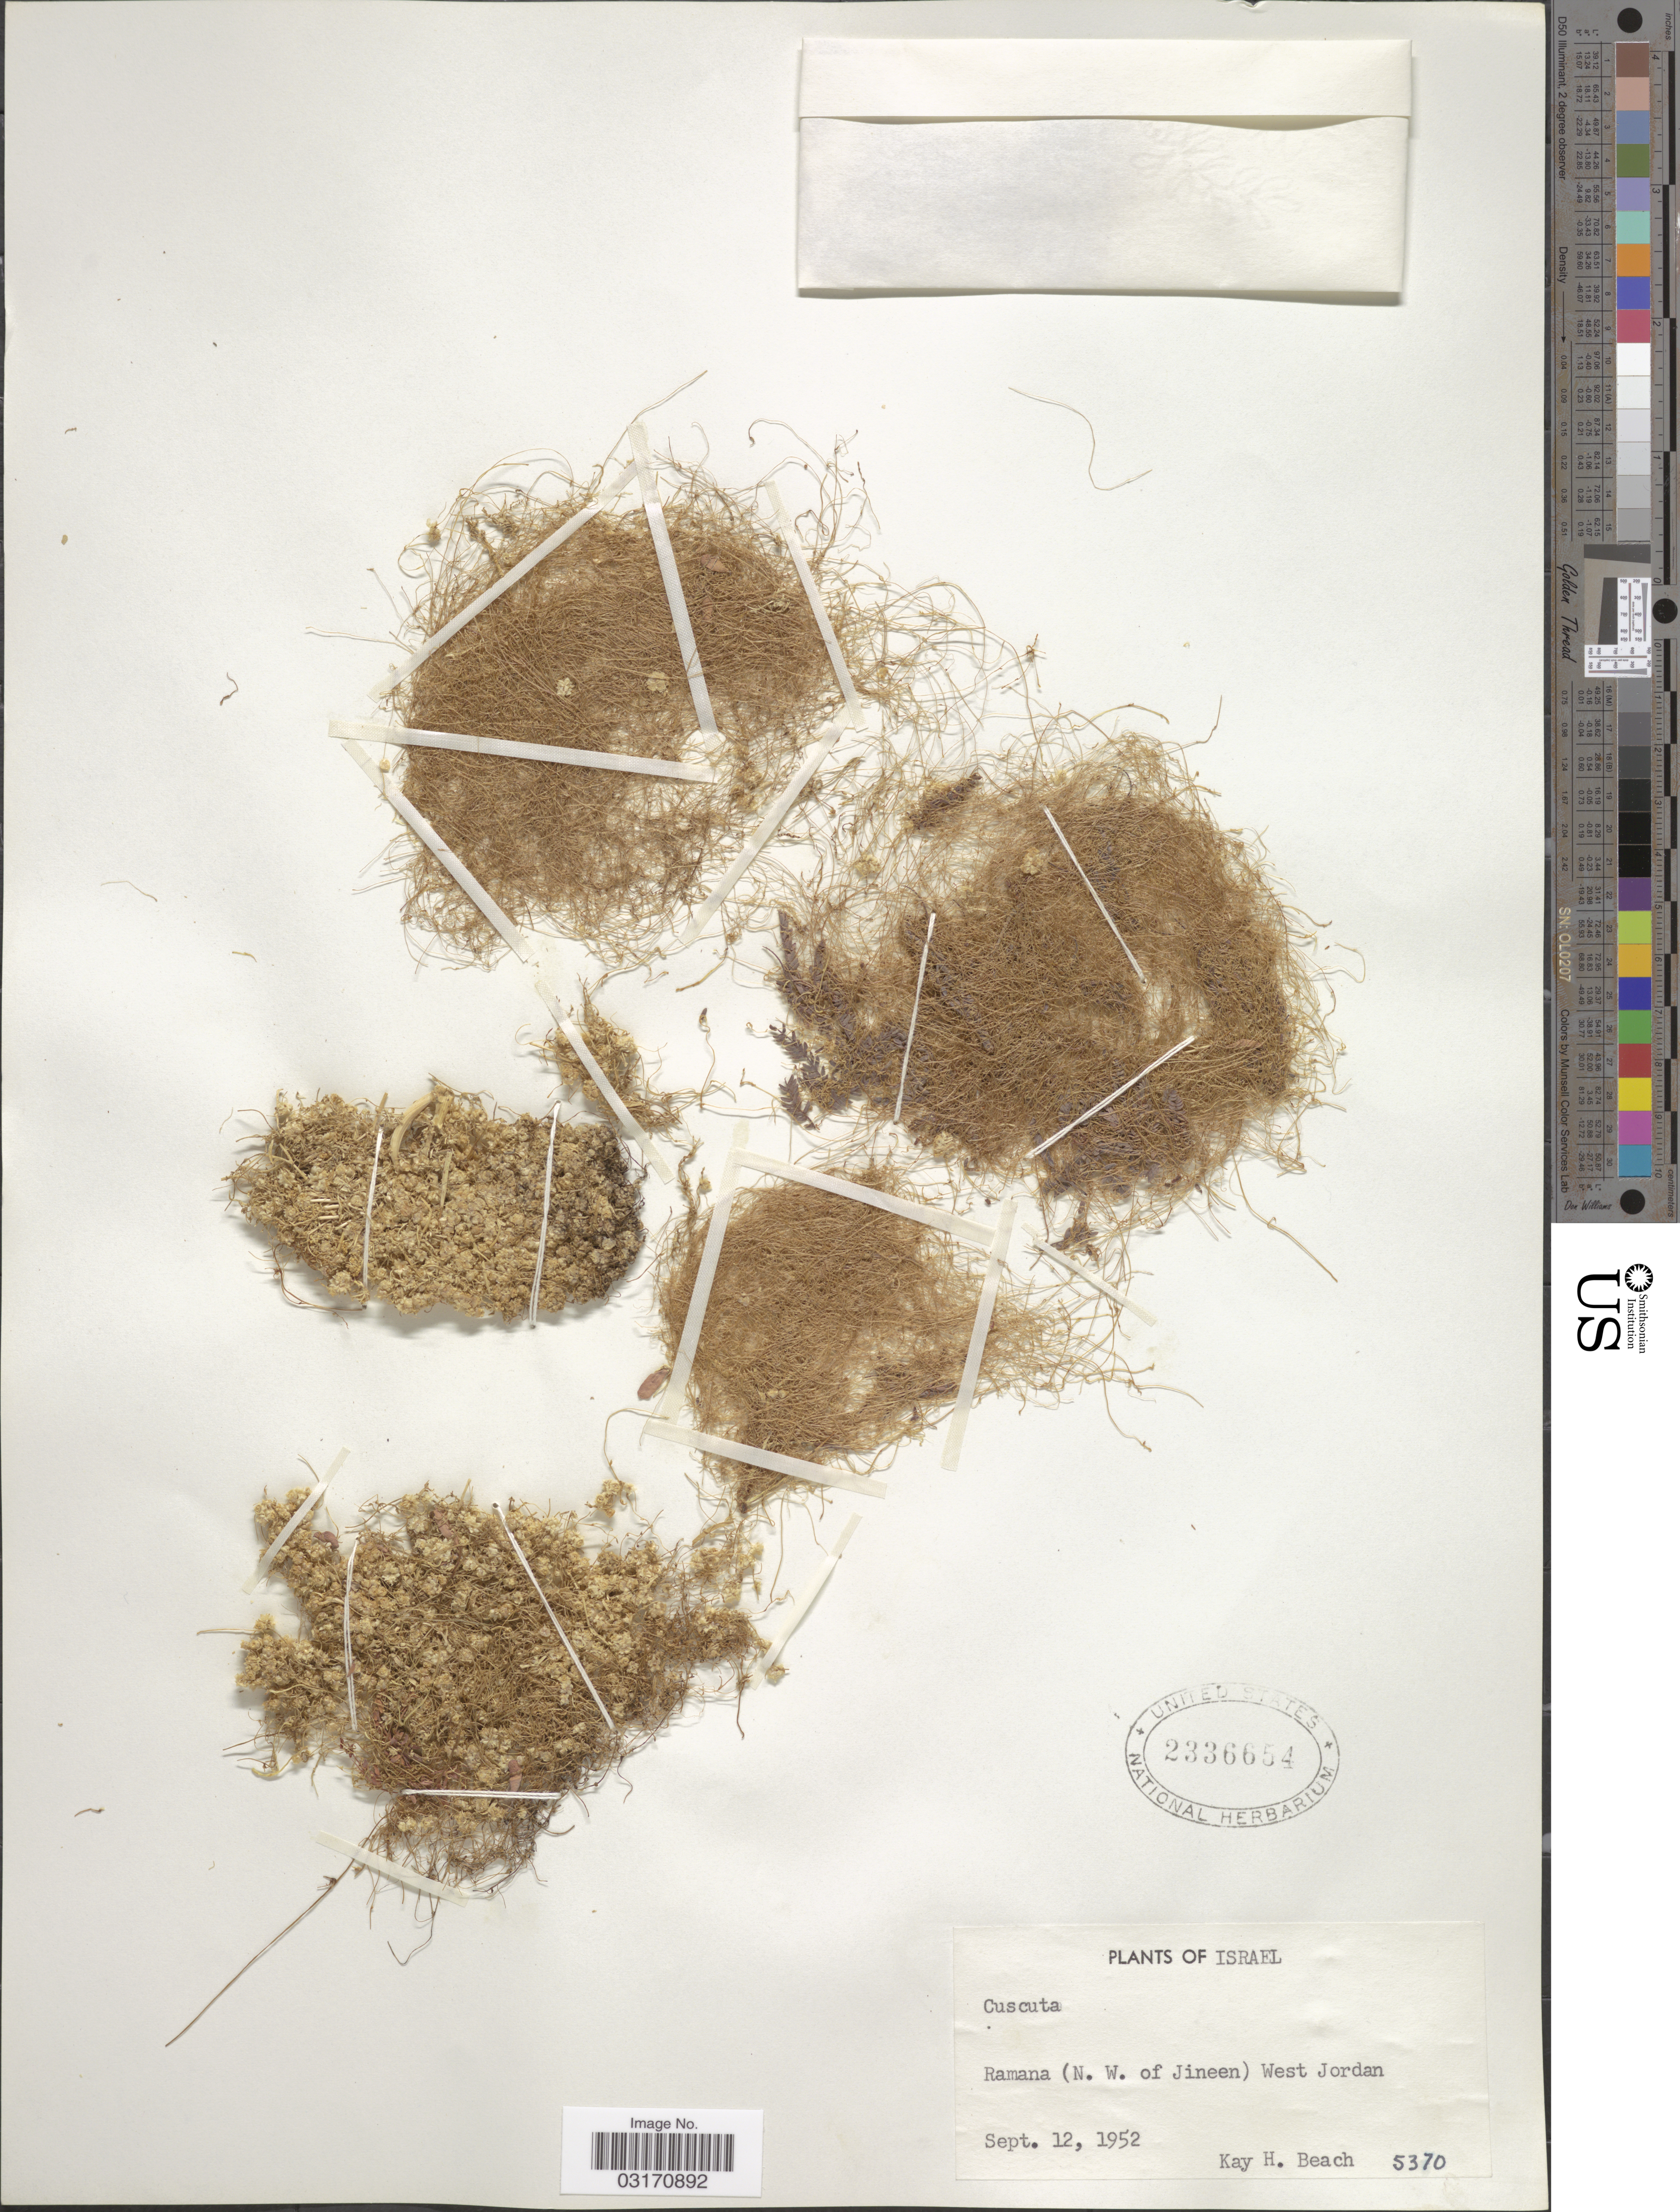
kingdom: Plantae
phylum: Tracheophyta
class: Magnoliopsida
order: Solanales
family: Convolvulaceae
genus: Cuscuta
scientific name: Cuscuta sp.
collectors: K. H. Beach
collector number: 5370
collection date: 1952-09-12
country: Israel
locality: Ramana (N. W. of Jineen) West Jordan.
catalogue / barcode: US 2336654